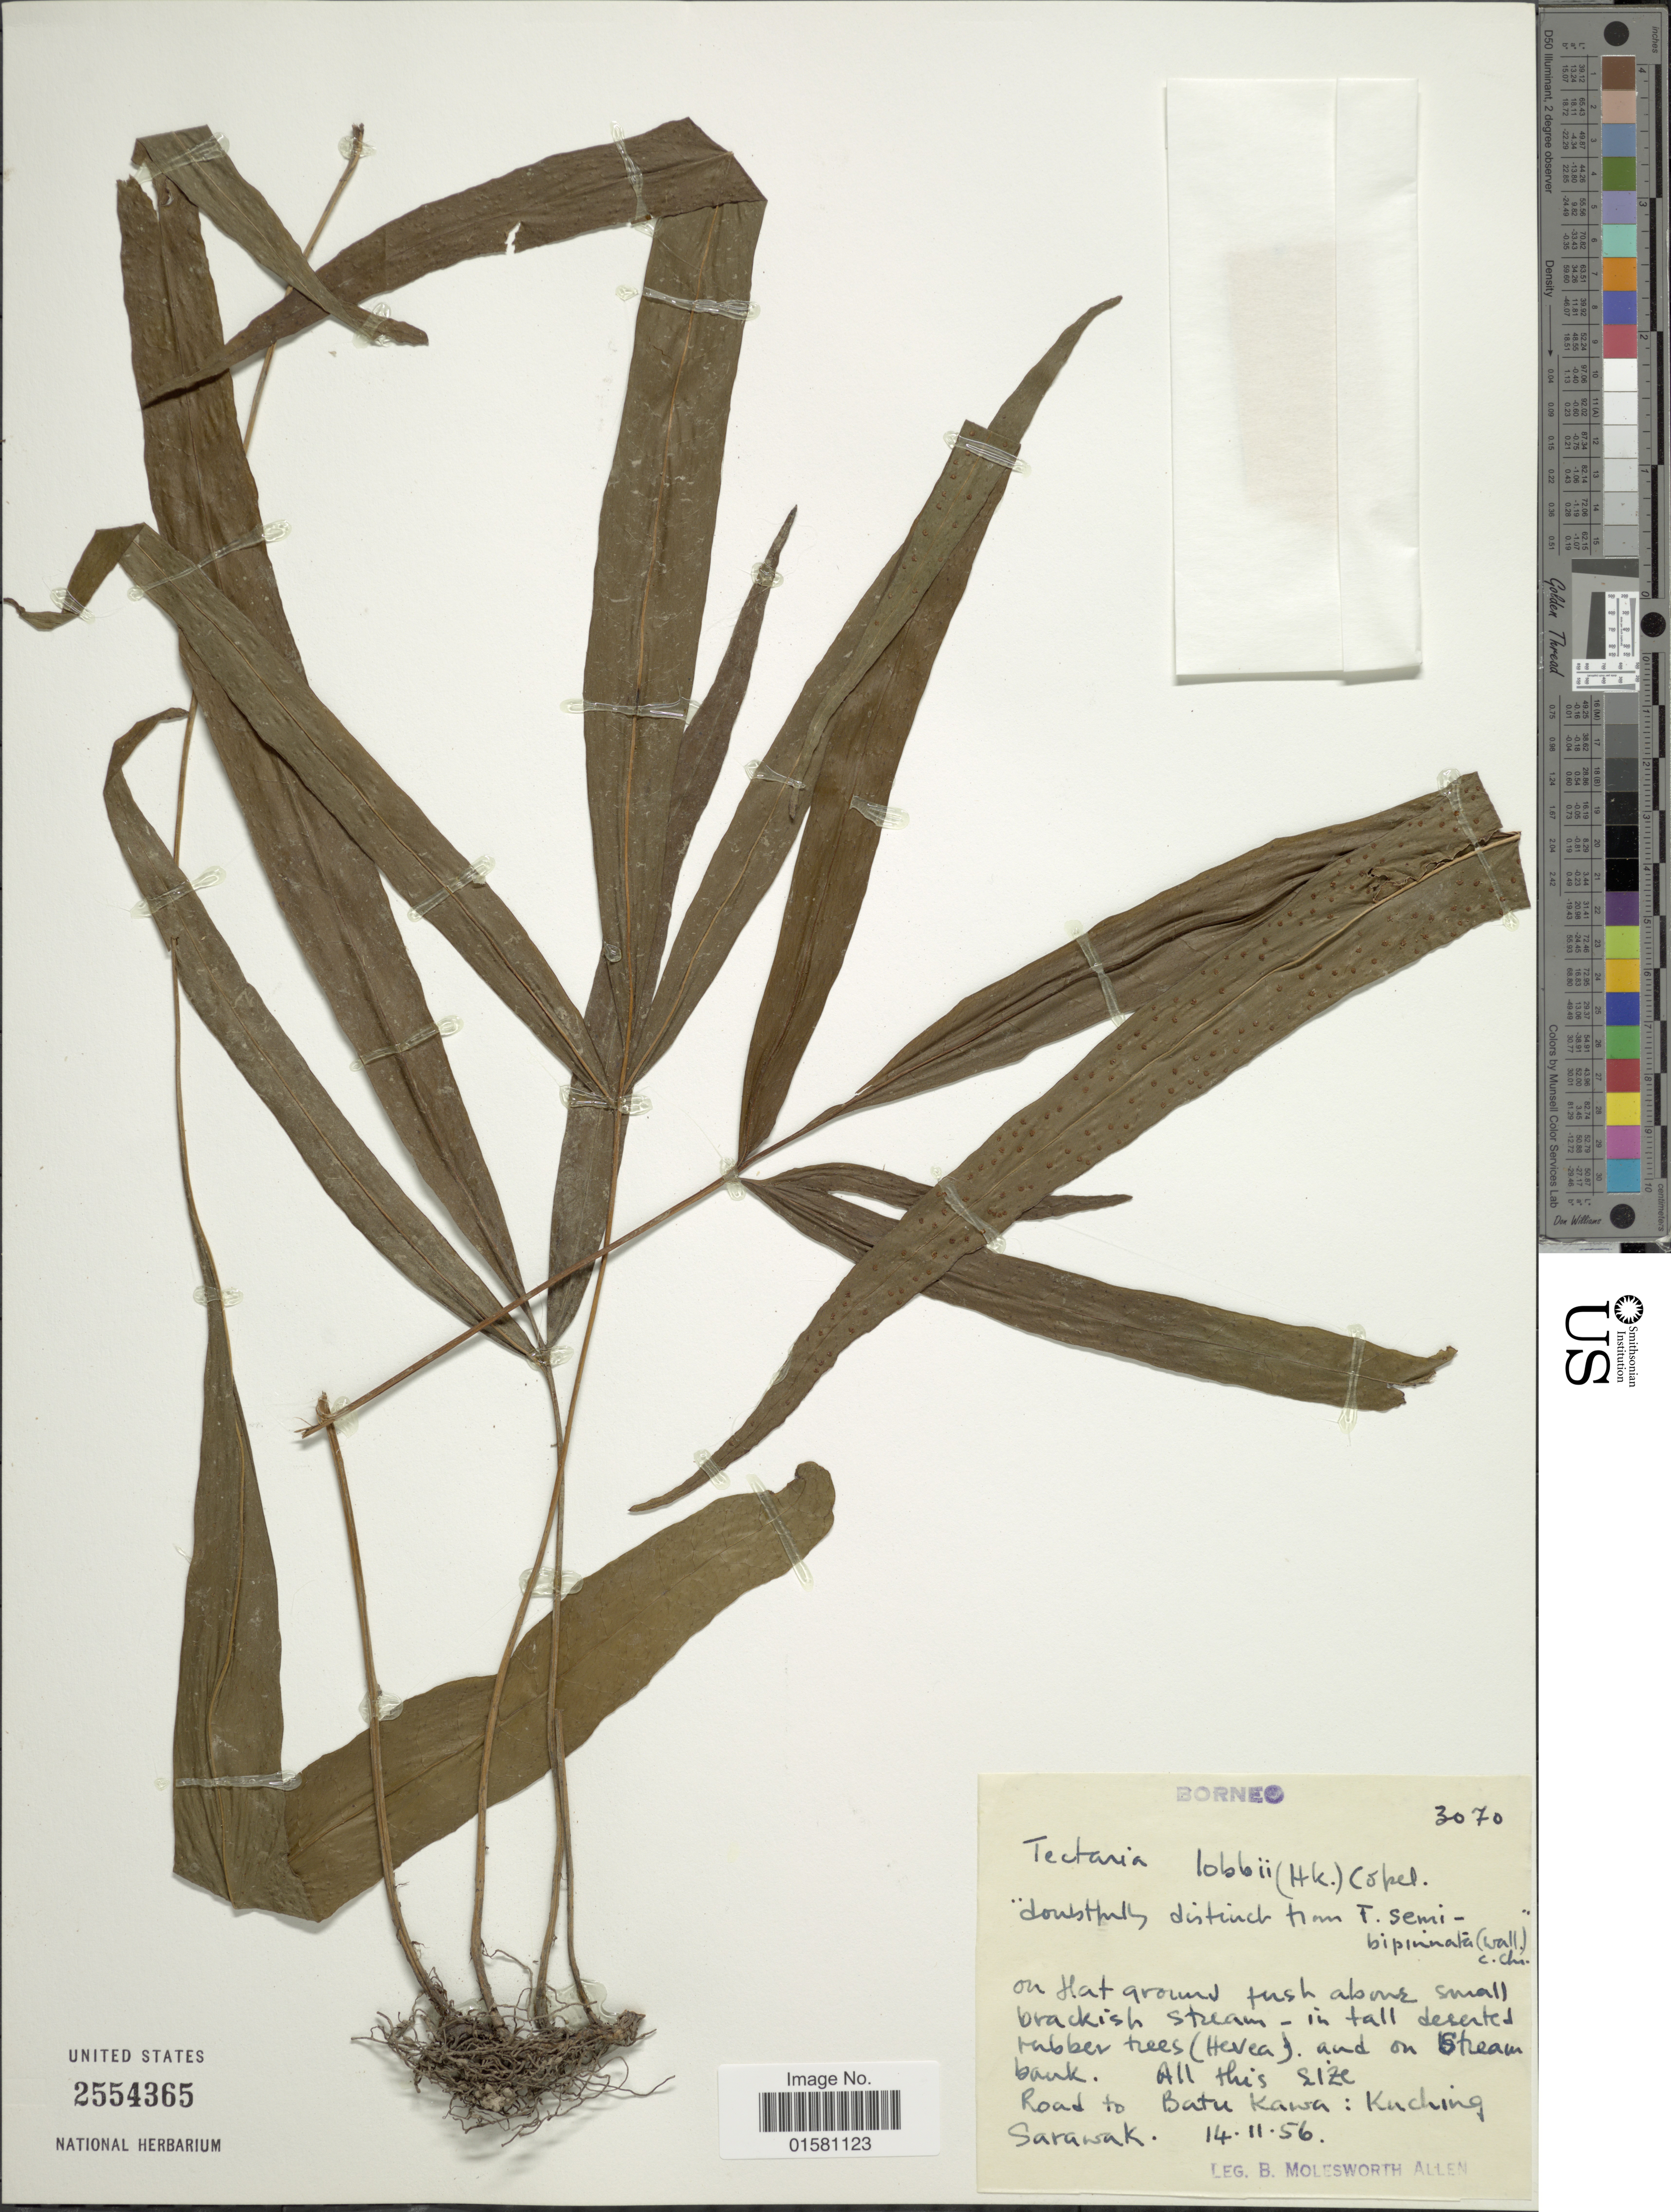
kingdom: Plantae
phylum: Tracheophyta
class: Polypodiopsida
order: Polypodiales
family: Tectariaceae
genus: Tectaria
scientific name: Tectaria lobbii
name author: (Hook.) Copel.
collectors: B. E. G. Molesworth-Allen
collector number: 3070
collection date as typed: Transcribed d/m/y: 14/11/56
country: Malaysia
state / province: Sarawak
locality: Road to Batu Kawa: Kuching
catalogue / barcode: US 2554365